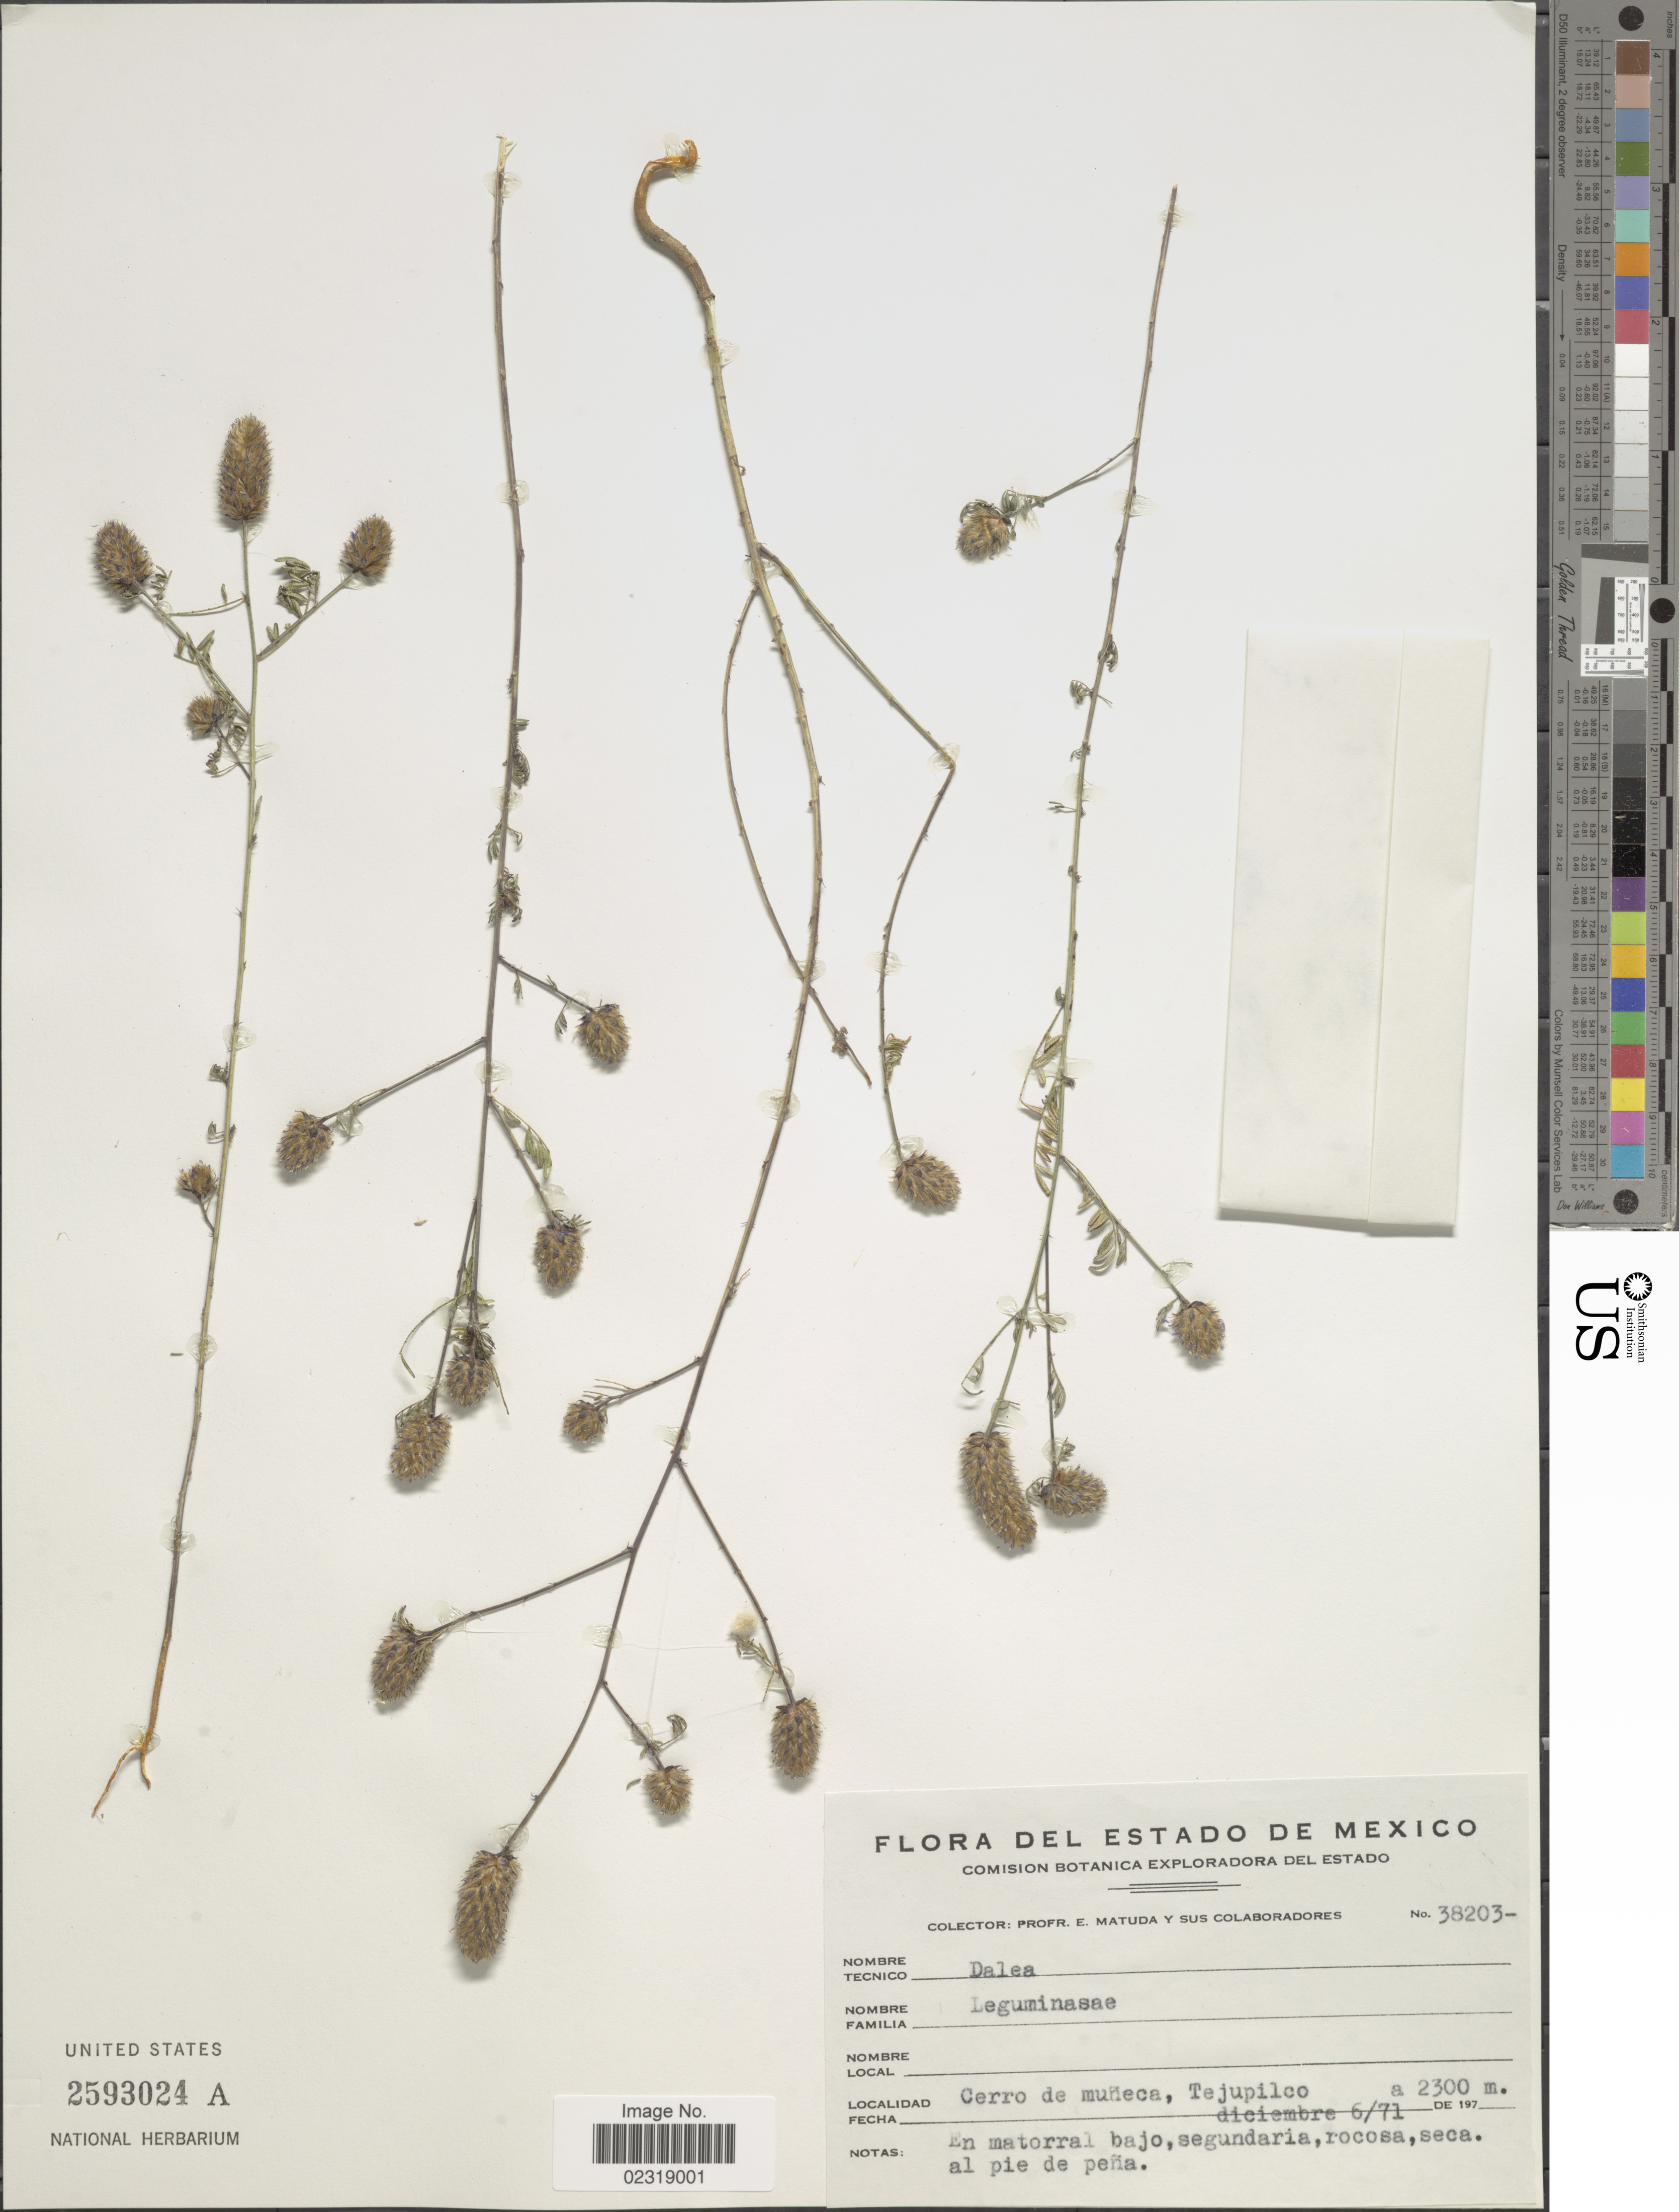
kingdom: Plantae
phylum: Tracheophyta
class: Magnoliopsida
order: Fabales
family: Fabaceae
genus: Dalea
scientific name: Dalea cliffortiana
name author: Willd.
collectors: E. Matuda & et al.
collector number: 38203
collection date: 1971-12-06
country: Mexico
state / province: México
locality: Estado de Mexico, Cerro de muneca, Tejupilco.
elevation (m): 2300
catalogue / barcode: US 2593024A